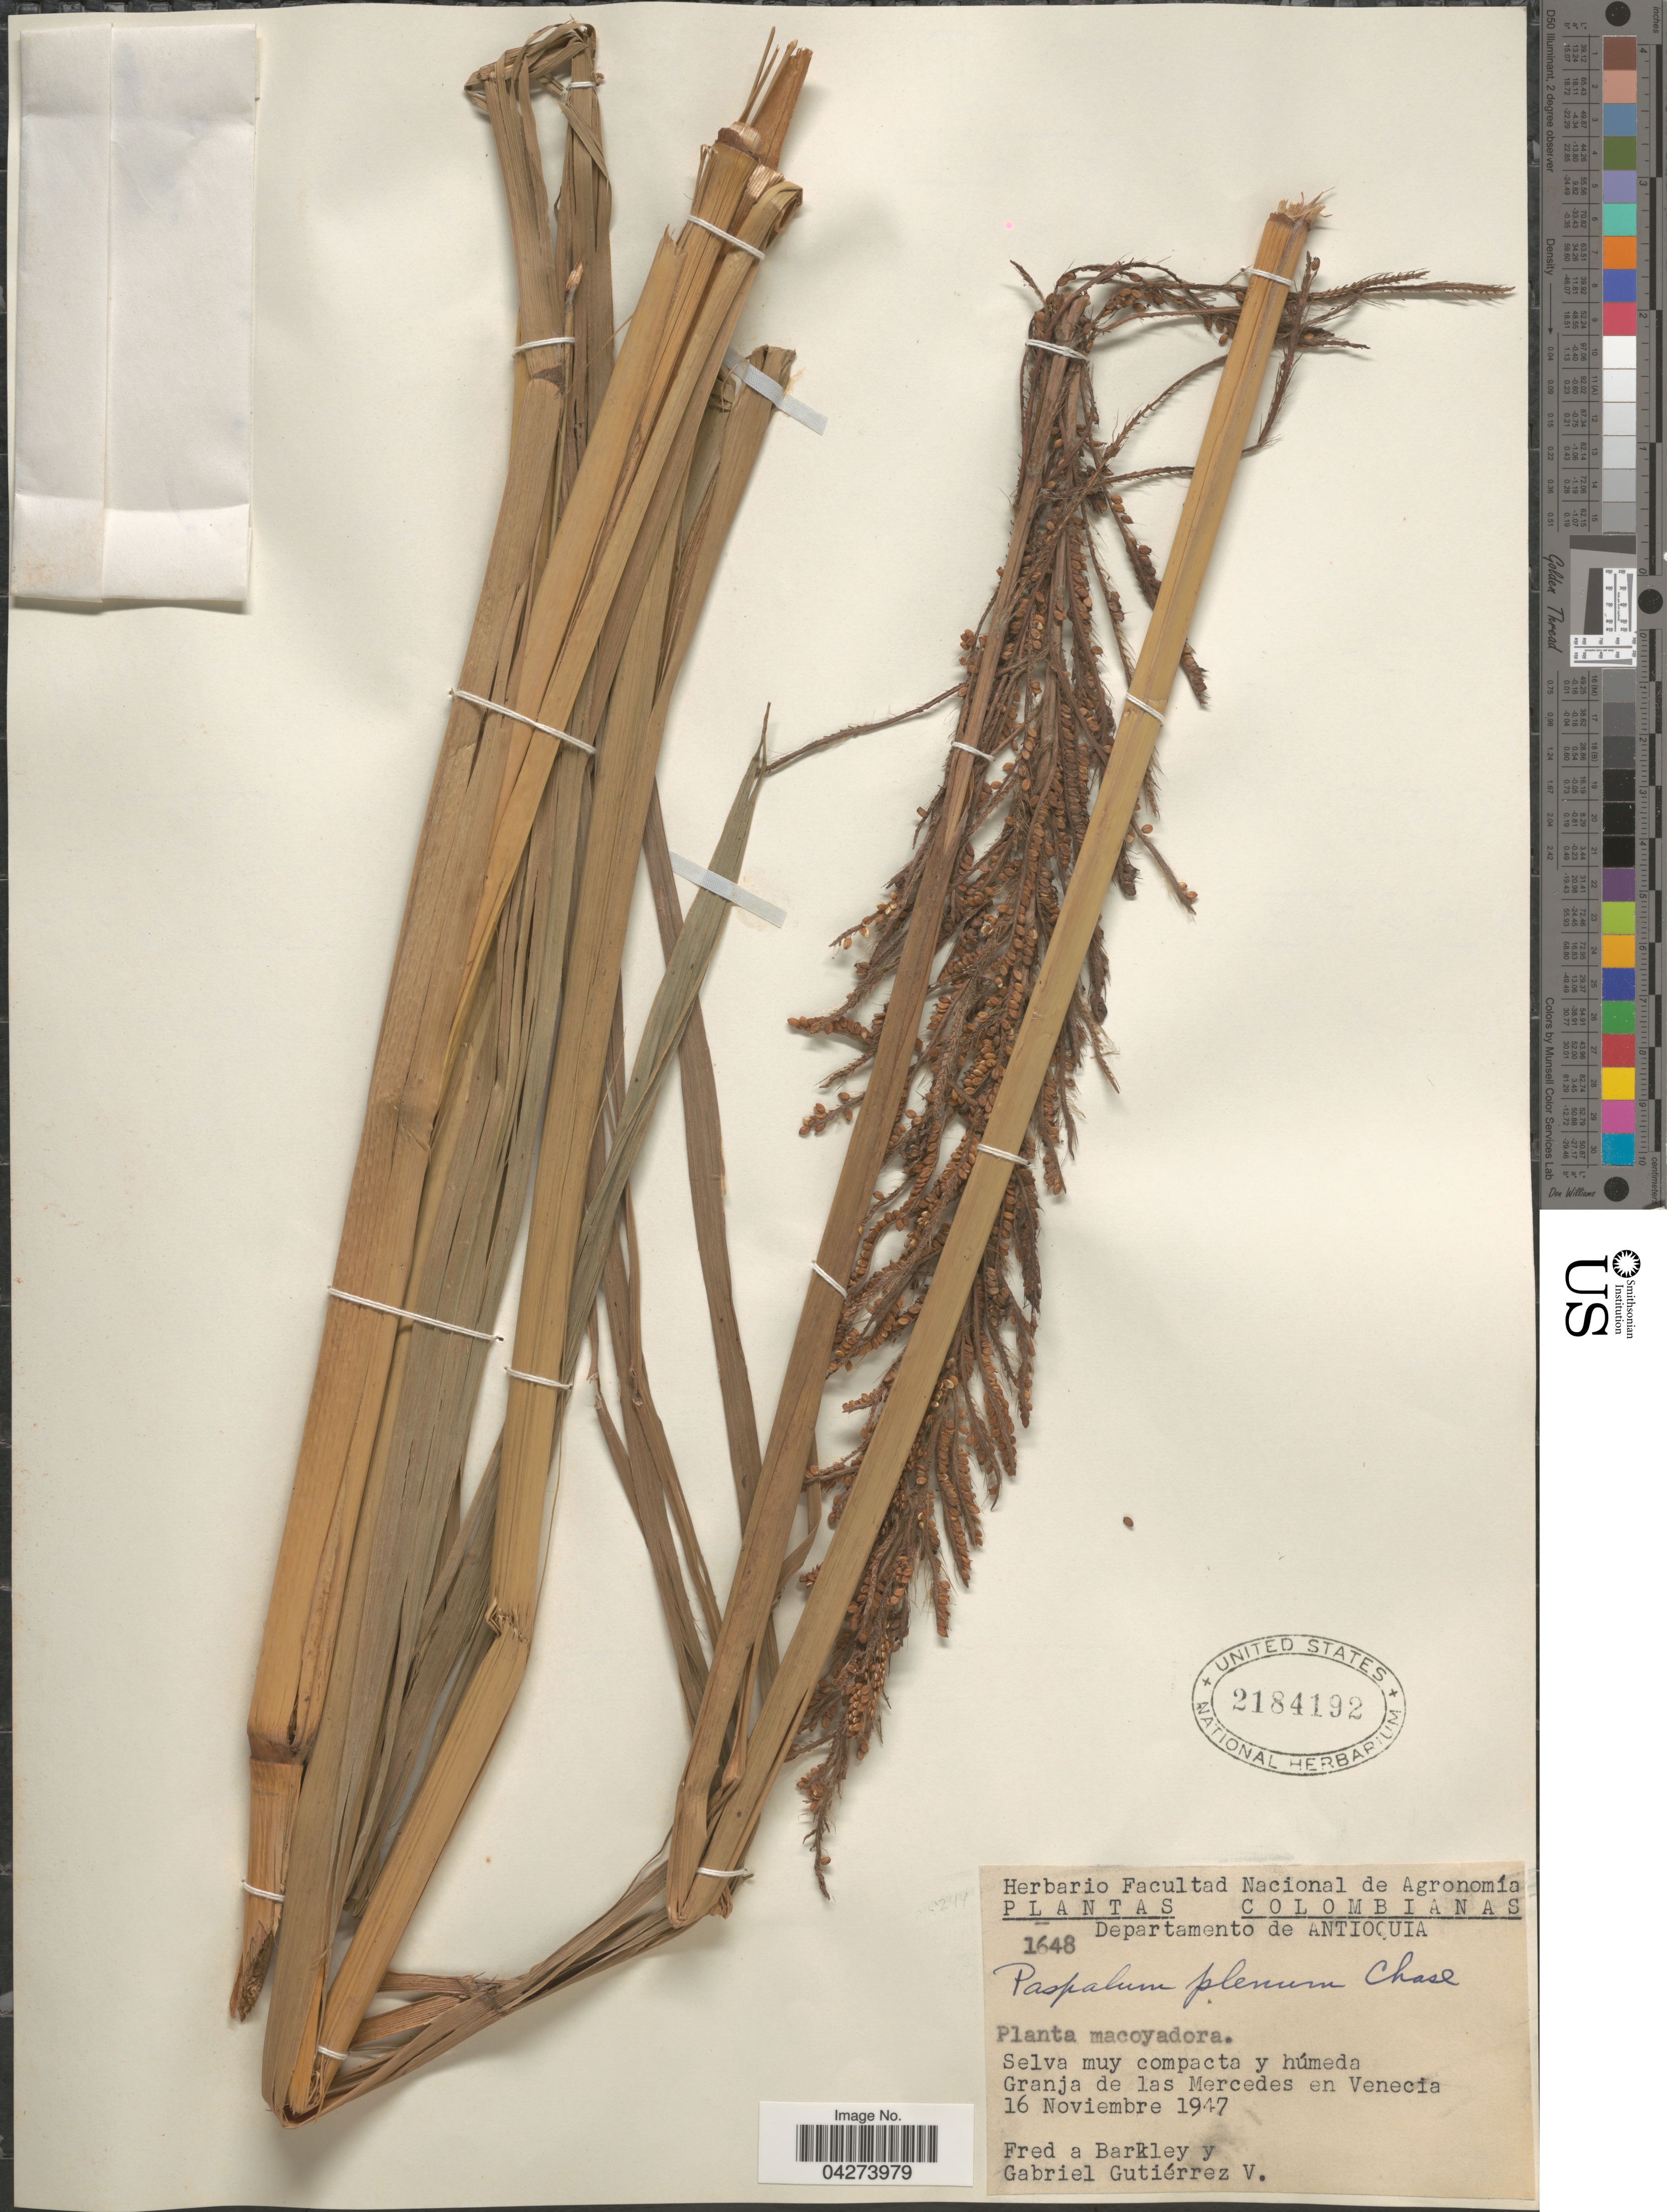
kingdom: Plantae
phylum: Tracheophyta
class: Liliopsida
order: Poales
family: Poaceae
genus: Paspalum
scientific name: Paspalum plenum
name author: Chase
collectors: F. A. Barkley & G. Gutiérrez V.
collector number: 1648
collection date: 1947-11-16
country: Colombia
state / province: Antioquia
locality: Departamento de Antioquia. Selva muy compacta y húmeda. Granja de las Mercedes en Venecia.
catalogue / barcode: US 2184192